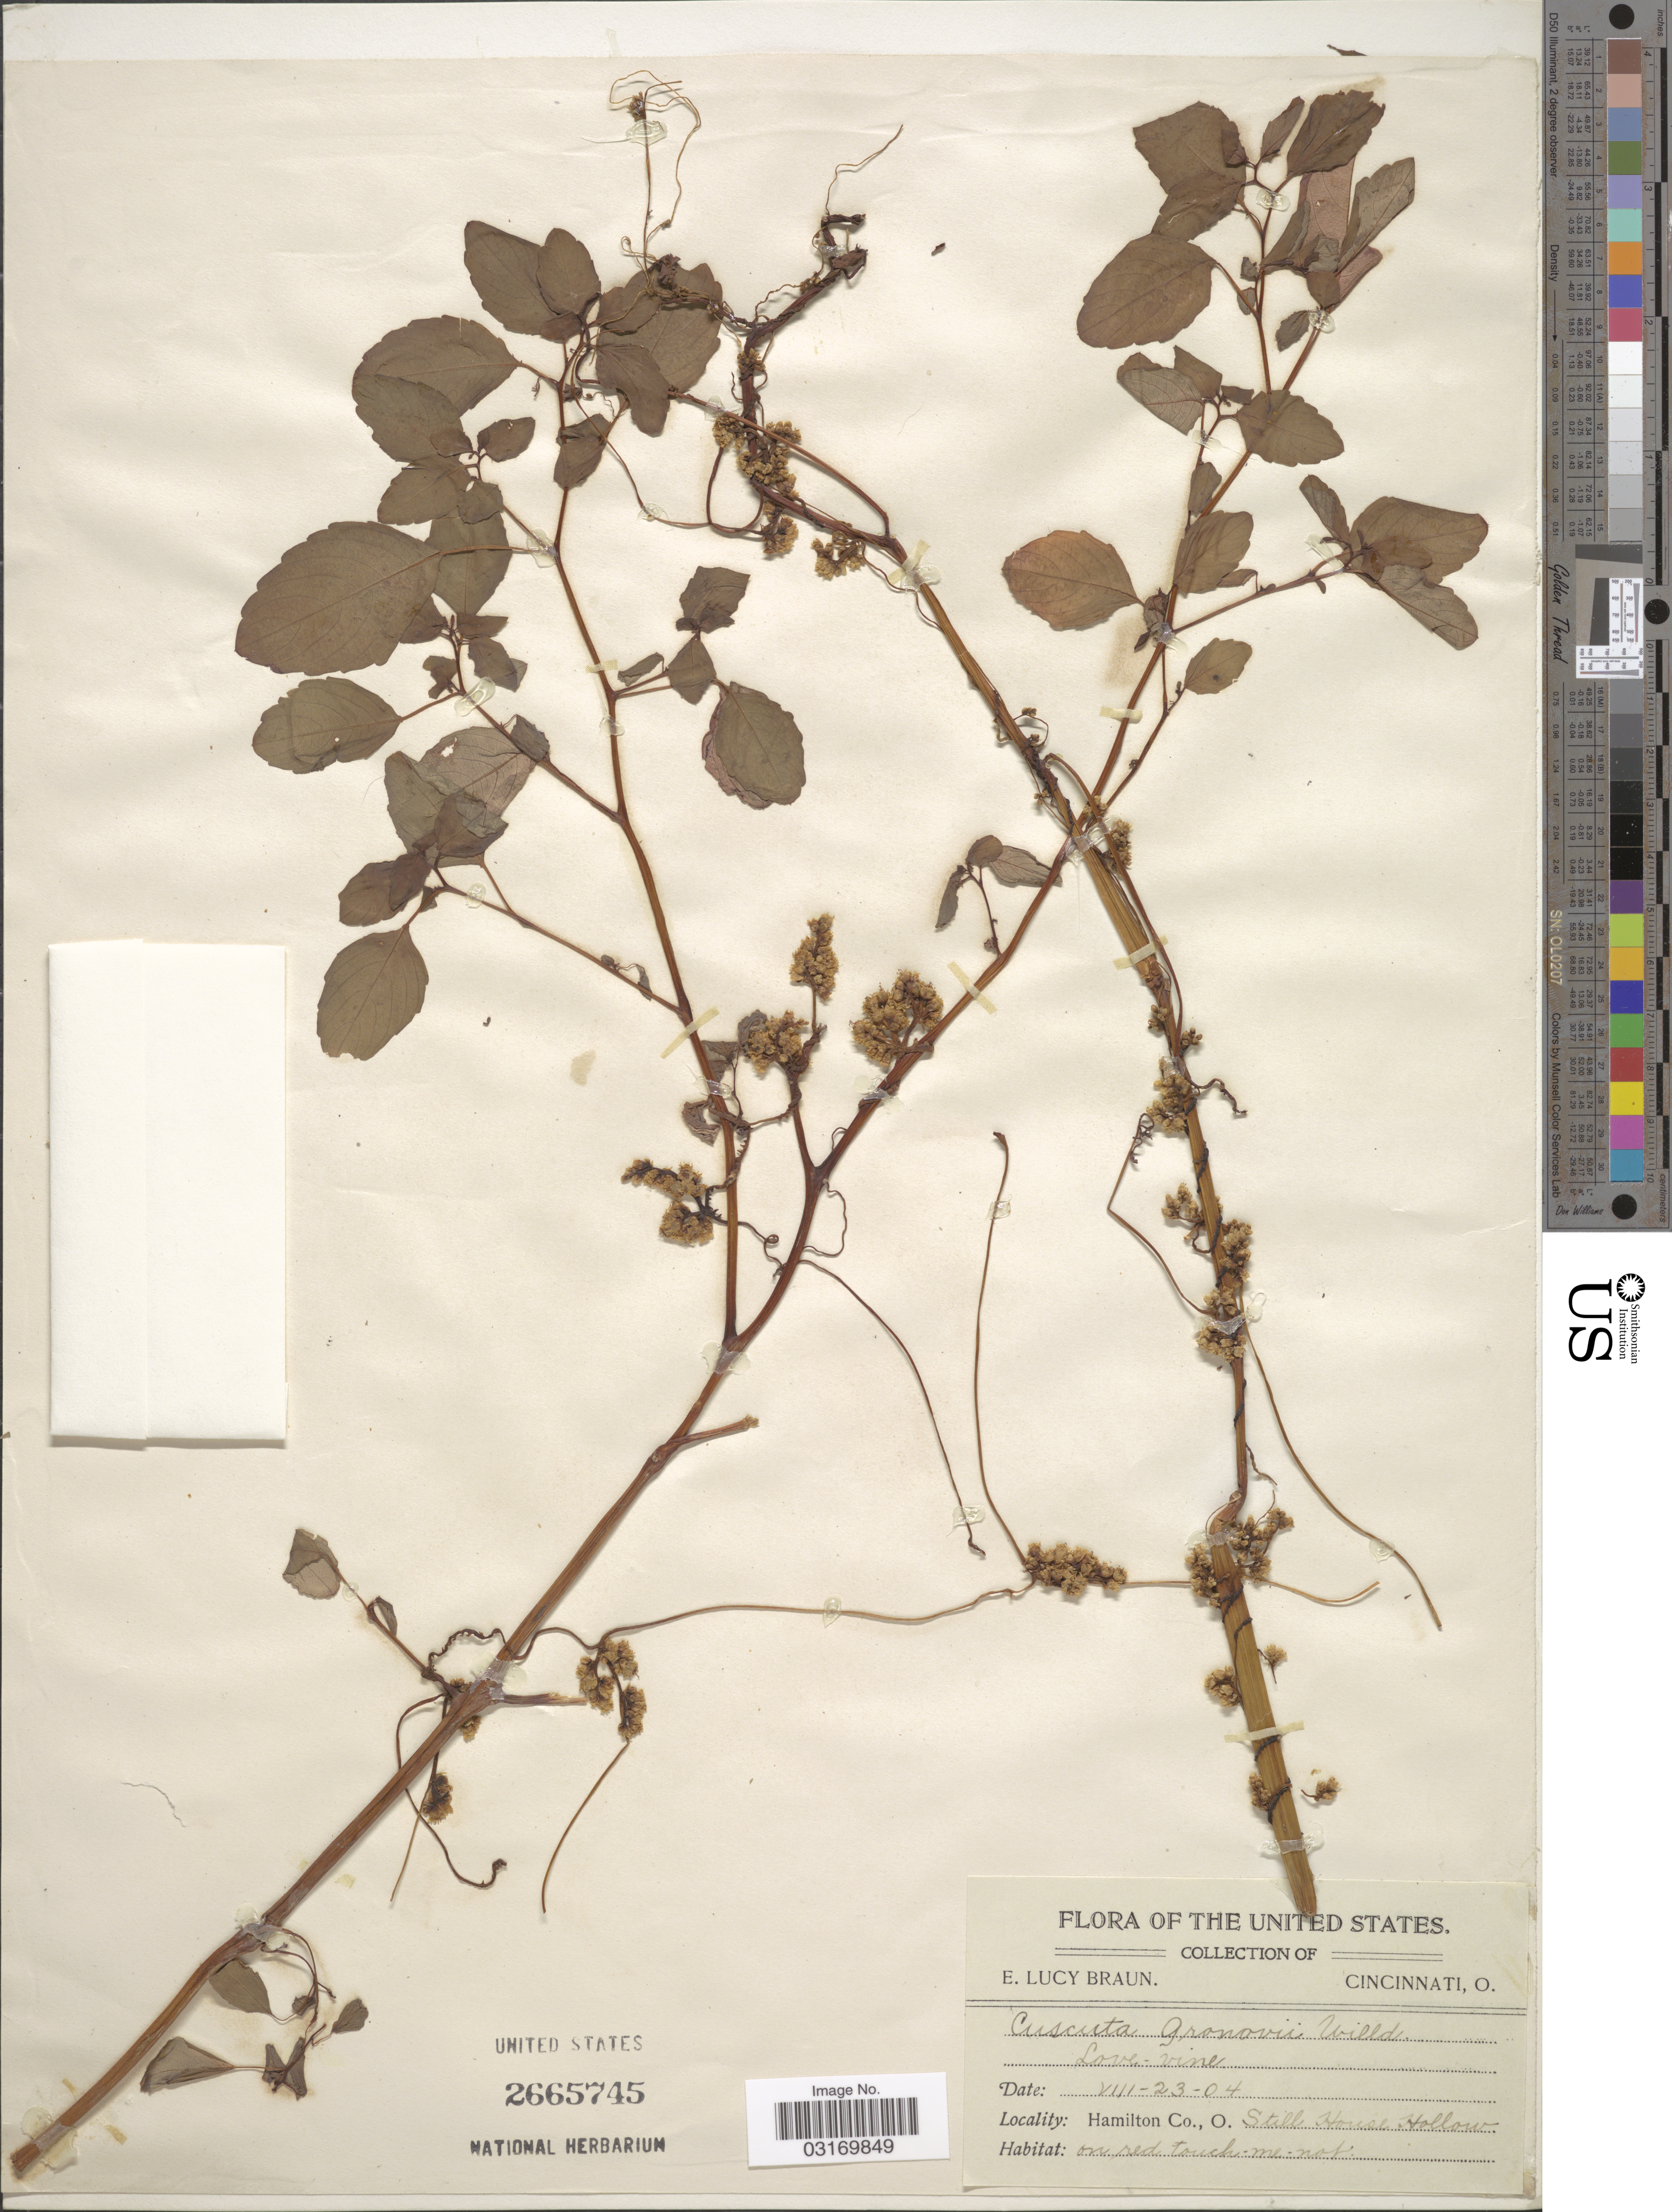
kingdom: Plantae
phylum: Tracheophyta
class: Magnoliopsida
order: Solanales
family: Convolvulaceae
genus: Cuscuta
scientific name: Cuscuta gronovii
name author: Willd. ex Schult.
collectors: E. L. Braun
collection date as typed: Transcribed d/m/y: 23/8/4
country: United States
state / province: Ohio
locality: Hamilton Co., Still House Hollow.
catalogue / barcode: US 2665745